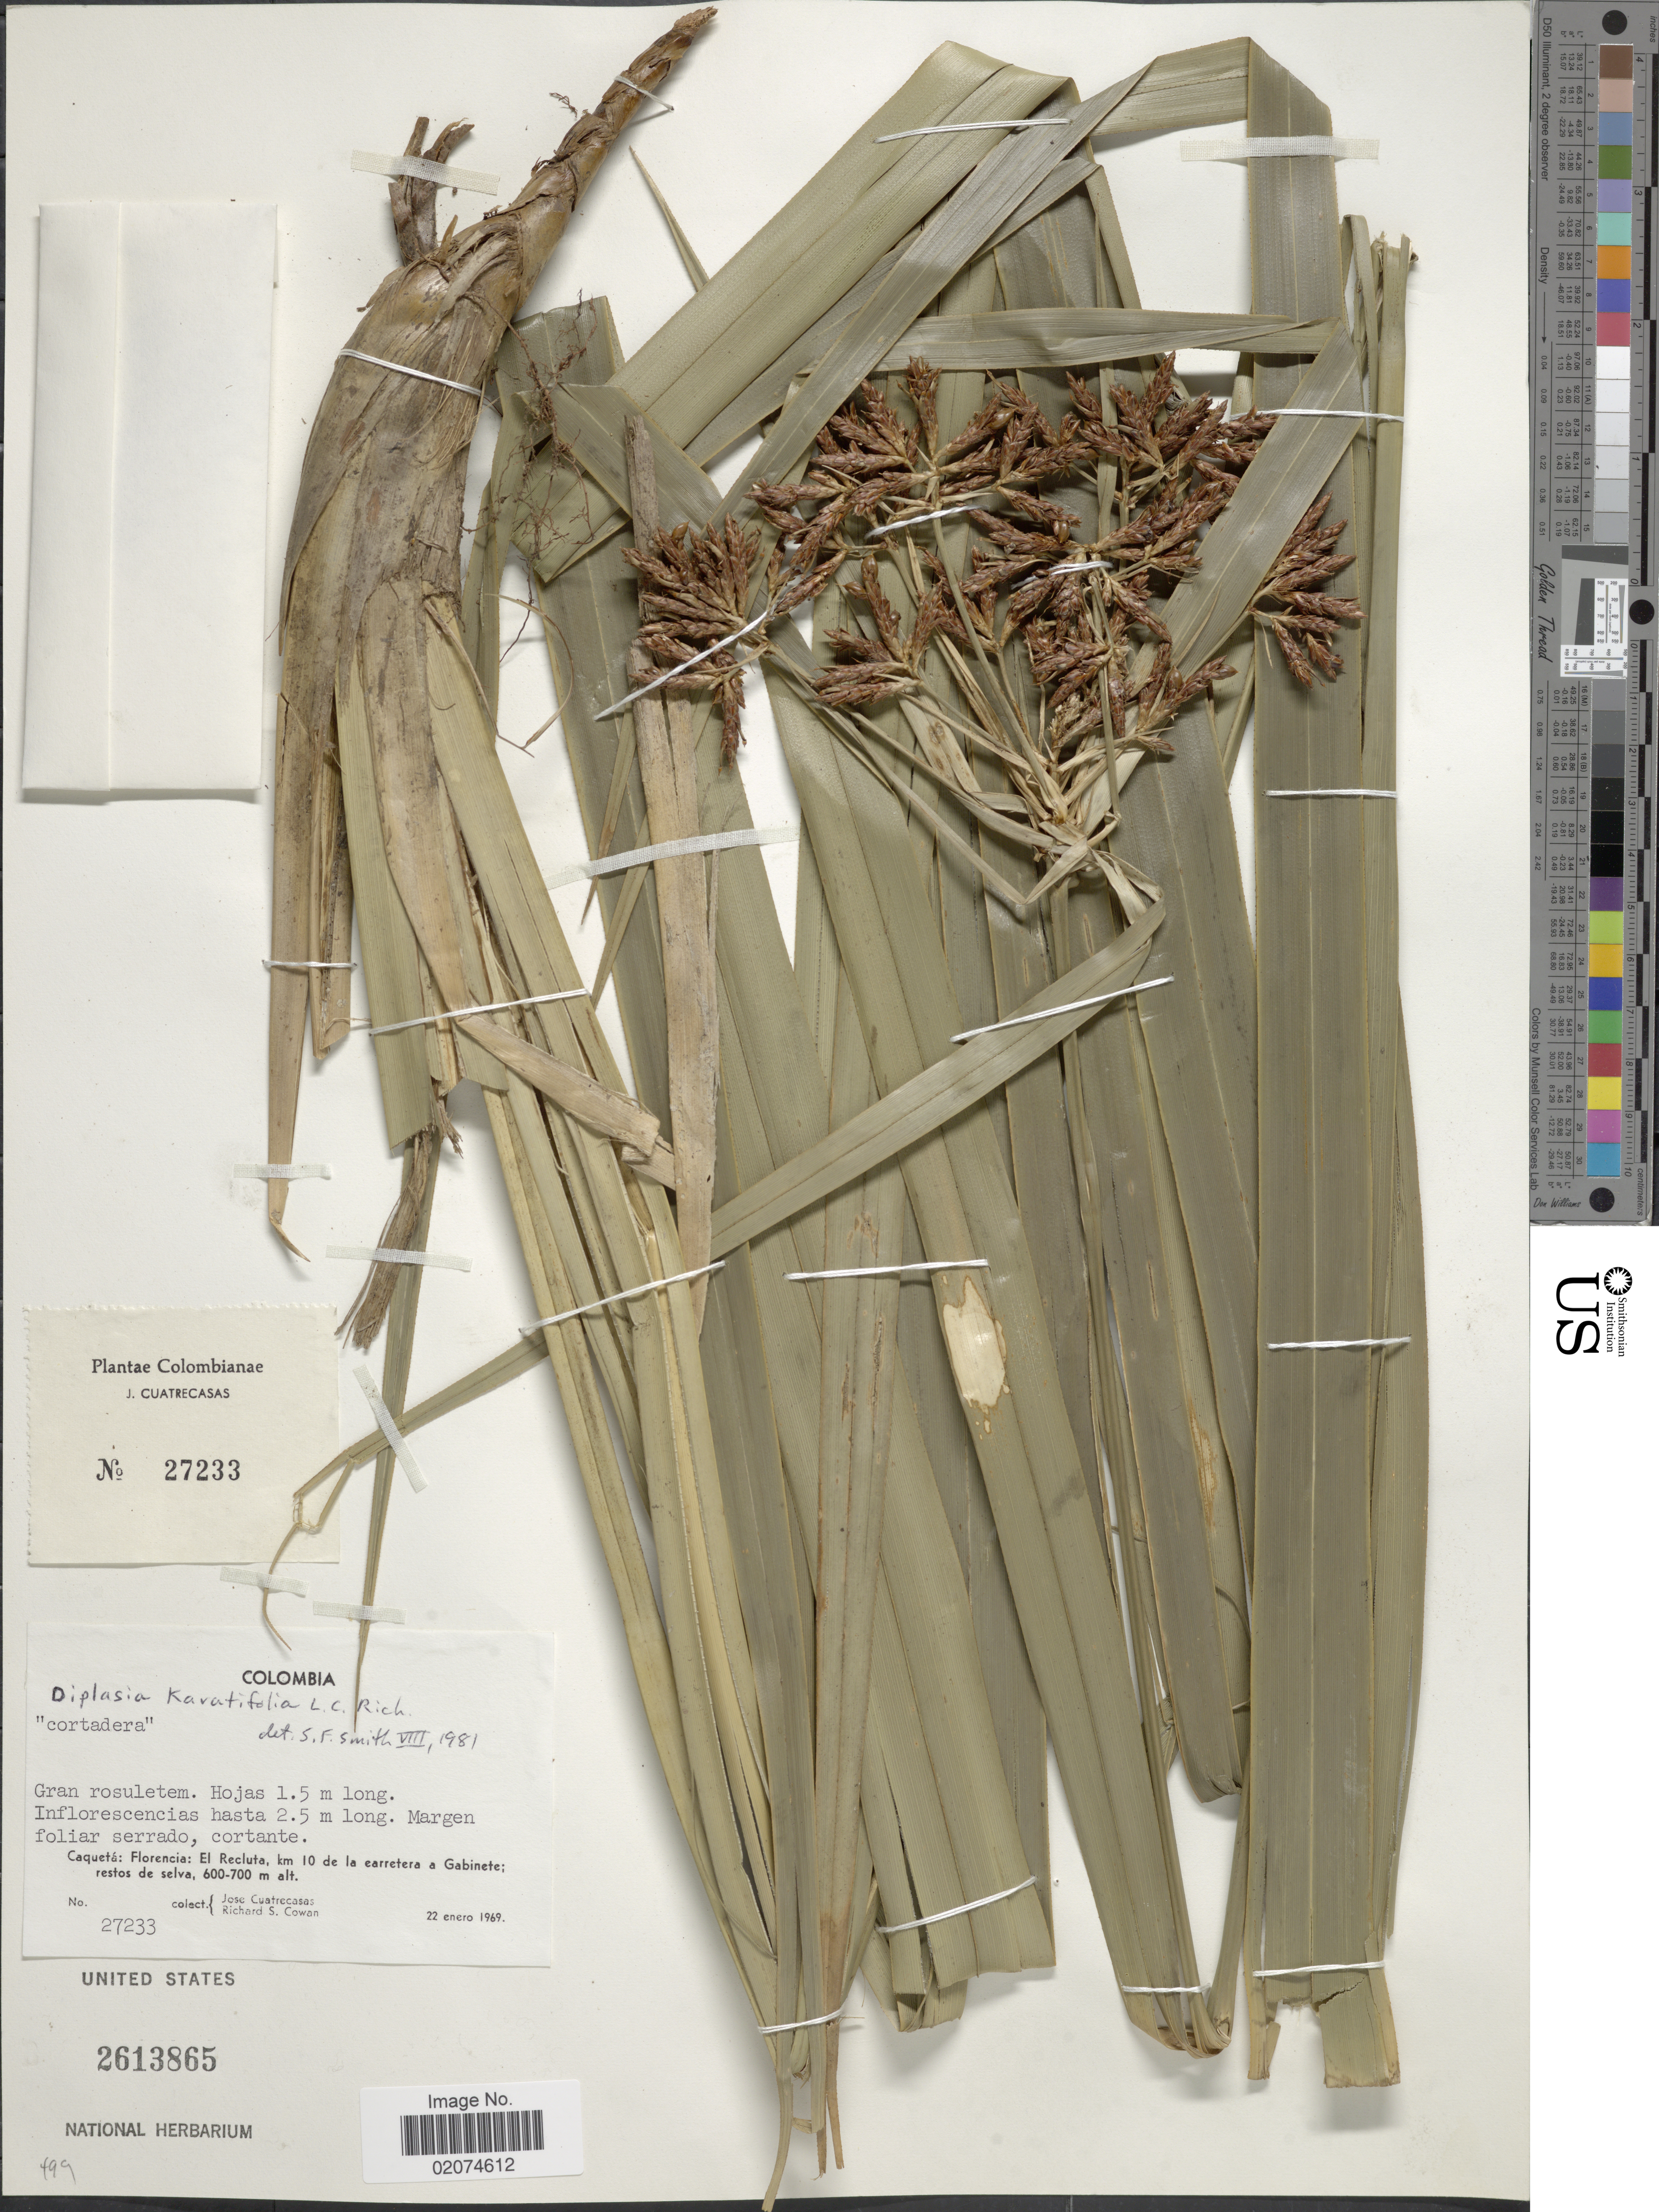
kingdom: Plantae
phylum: Tracheophyta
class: Liliopsida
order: Poales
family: Cyperaceae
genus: Diplasia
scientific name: Diplasia karatifolia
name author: Rich.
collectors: J. Cuatrecasas & R. S. Cowan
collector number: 27233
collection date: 1969-01-22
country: Colombia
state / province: Caquetá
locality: Coqueta: Florencia: El Recluta, km 10 de la carretera a Gabineta restos de selva.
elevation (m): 600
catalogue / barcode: US 2613865